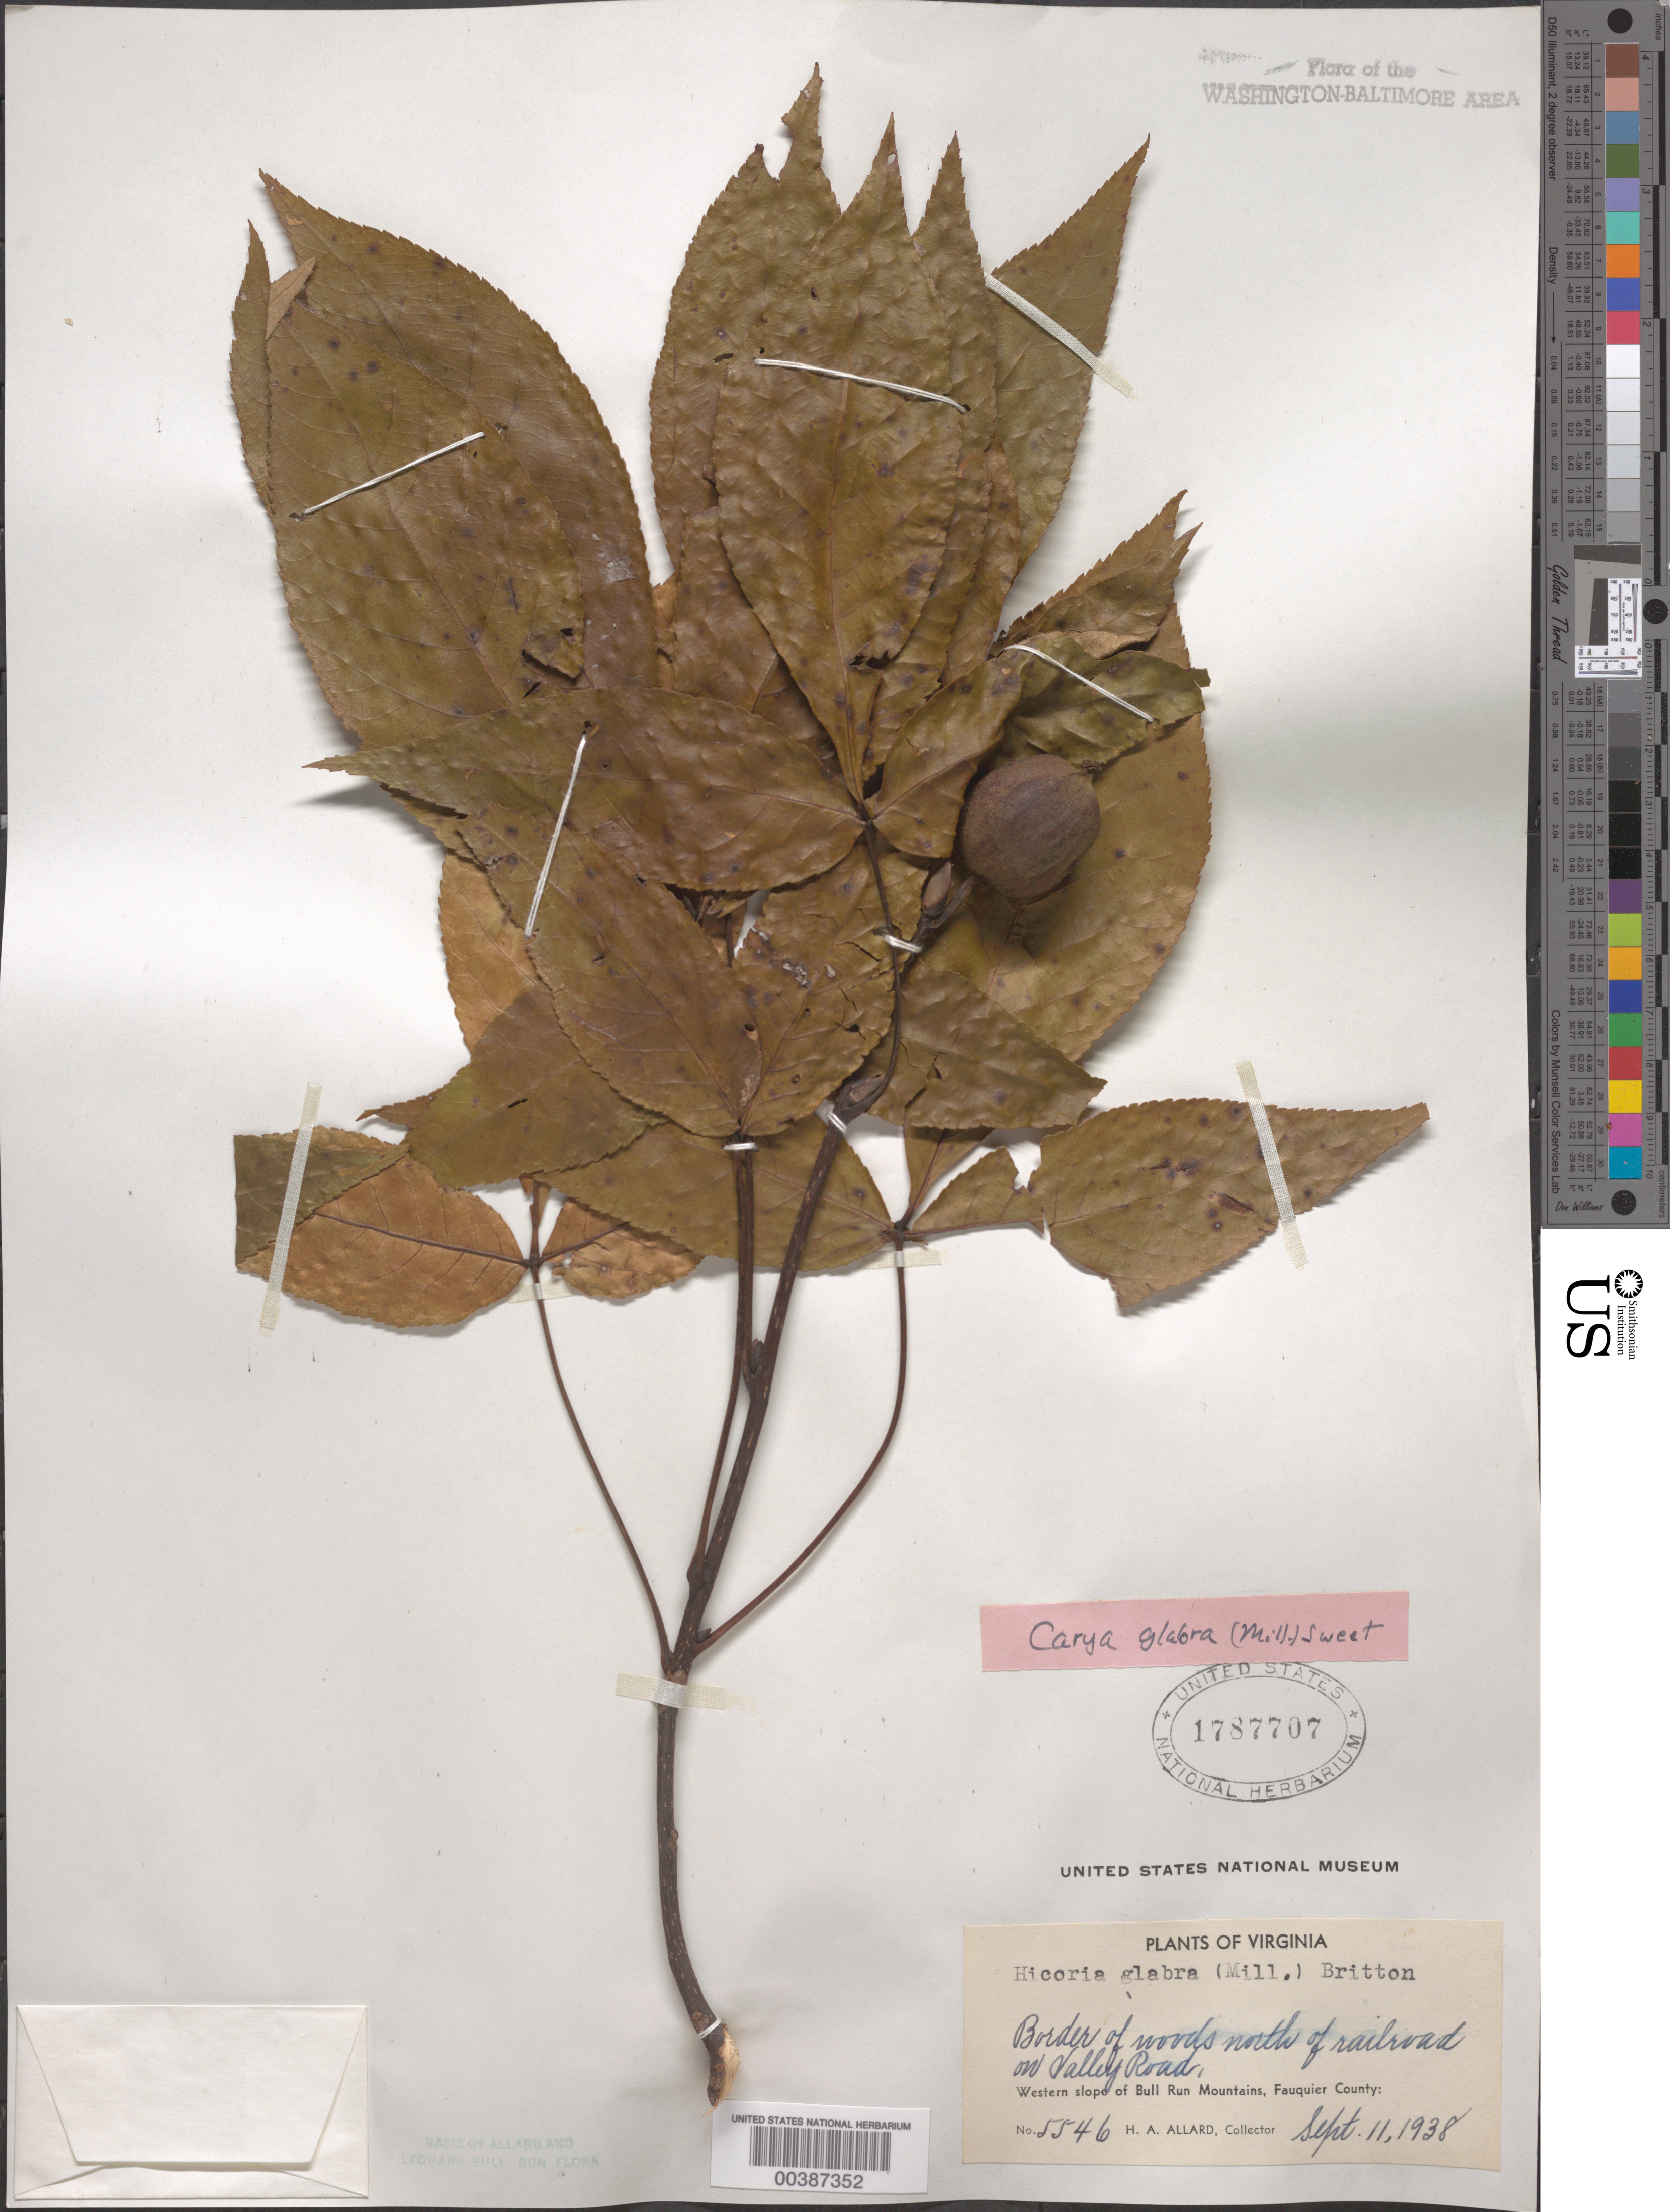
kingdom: Plantae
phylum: Tracheophyta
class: Magnoliopsida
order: Fagales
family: Juglandaceae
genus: Carya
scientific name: Carya glabra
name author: (Mill.) Sweet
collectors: H. A. Allard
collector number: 5546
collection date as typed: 11 Sep 1938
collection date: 1938-09-11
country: United States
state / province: Virginia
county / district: Fauquier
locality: North of Railroad on Valley Road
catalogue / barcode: US 1787707